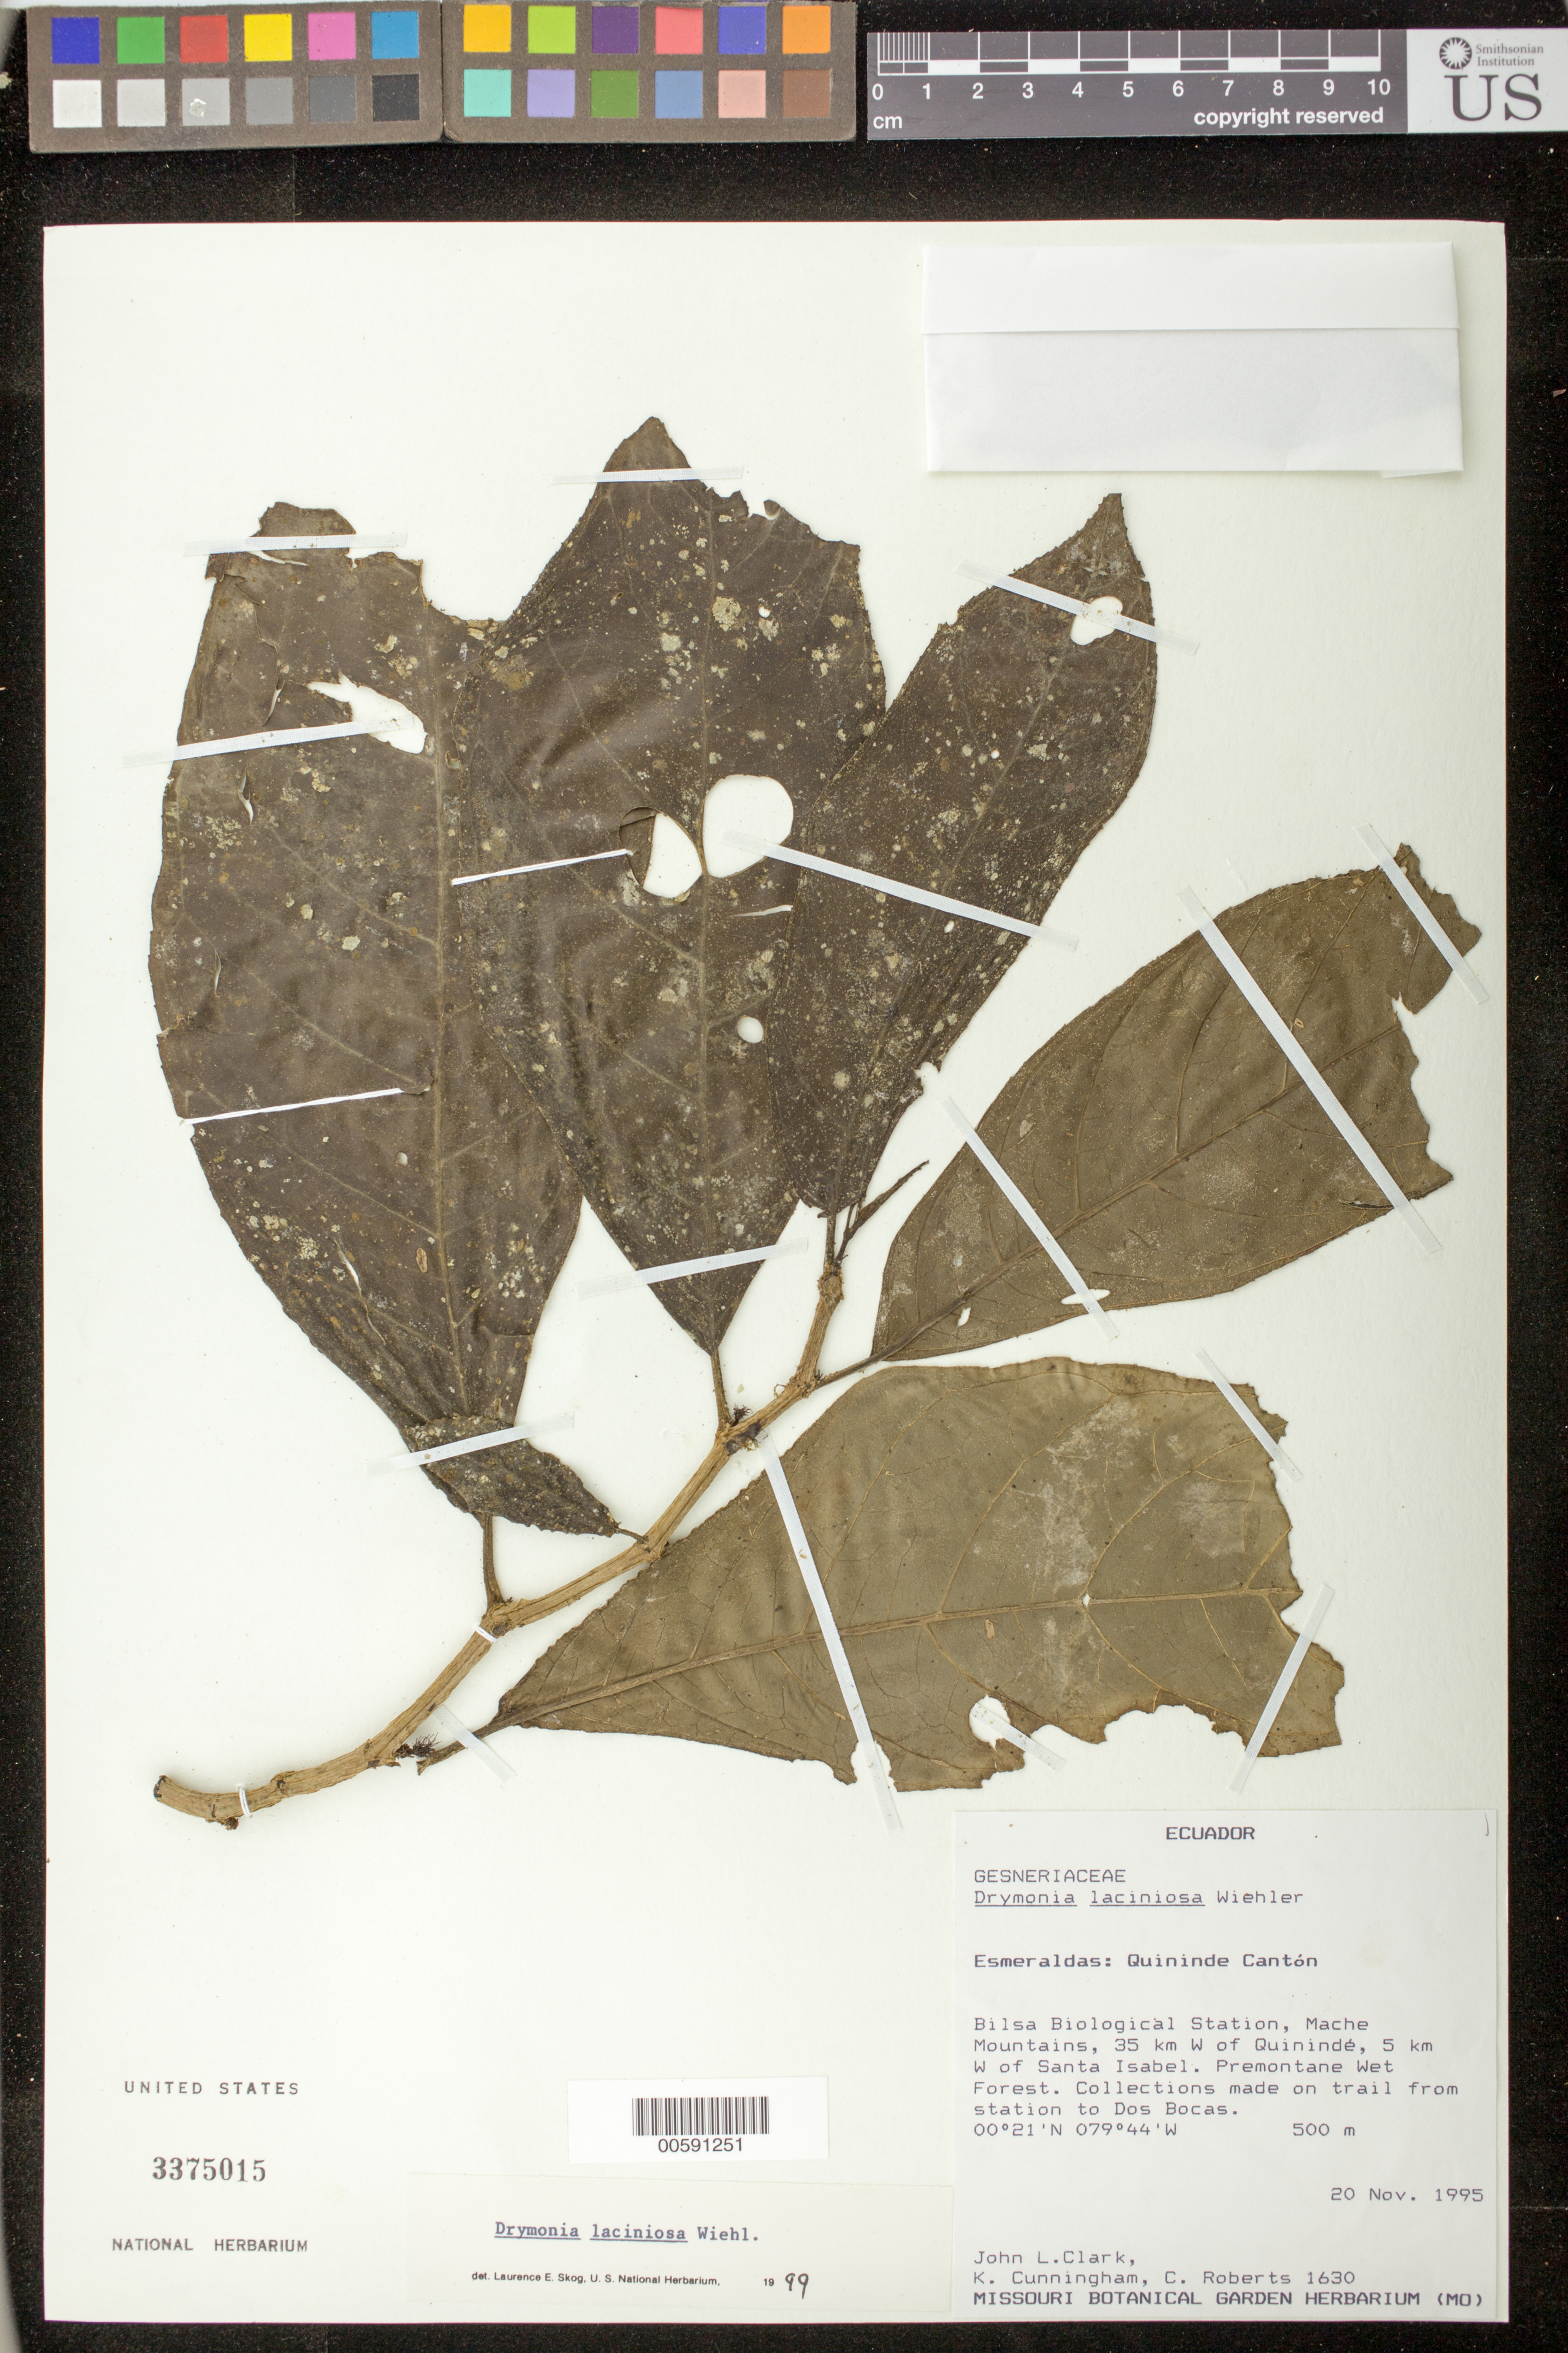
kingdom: Plantae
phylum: Tracheophyta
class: Magnoliopsida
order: Lamiales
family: Gesneriaceae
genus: Drymonia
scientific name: Drymonia laciniosa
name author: Wiehler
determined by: Skog, Laurence E.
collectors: J. L. Clark, K. Cunningham & C. Roberts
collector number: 1630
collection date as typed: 20 Nov 1995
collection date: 1995-11-20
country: Ecuador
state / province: Esmeraldas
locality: Quininde Cantón: Bilsa Biological Station, Mache Mountains, 35 km W of Quinindé, 5 km W of Santa Isabel; collections made on trail from station to Dos Bocas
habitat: Premontane wet forest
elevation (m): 500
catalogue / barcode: US 3375015